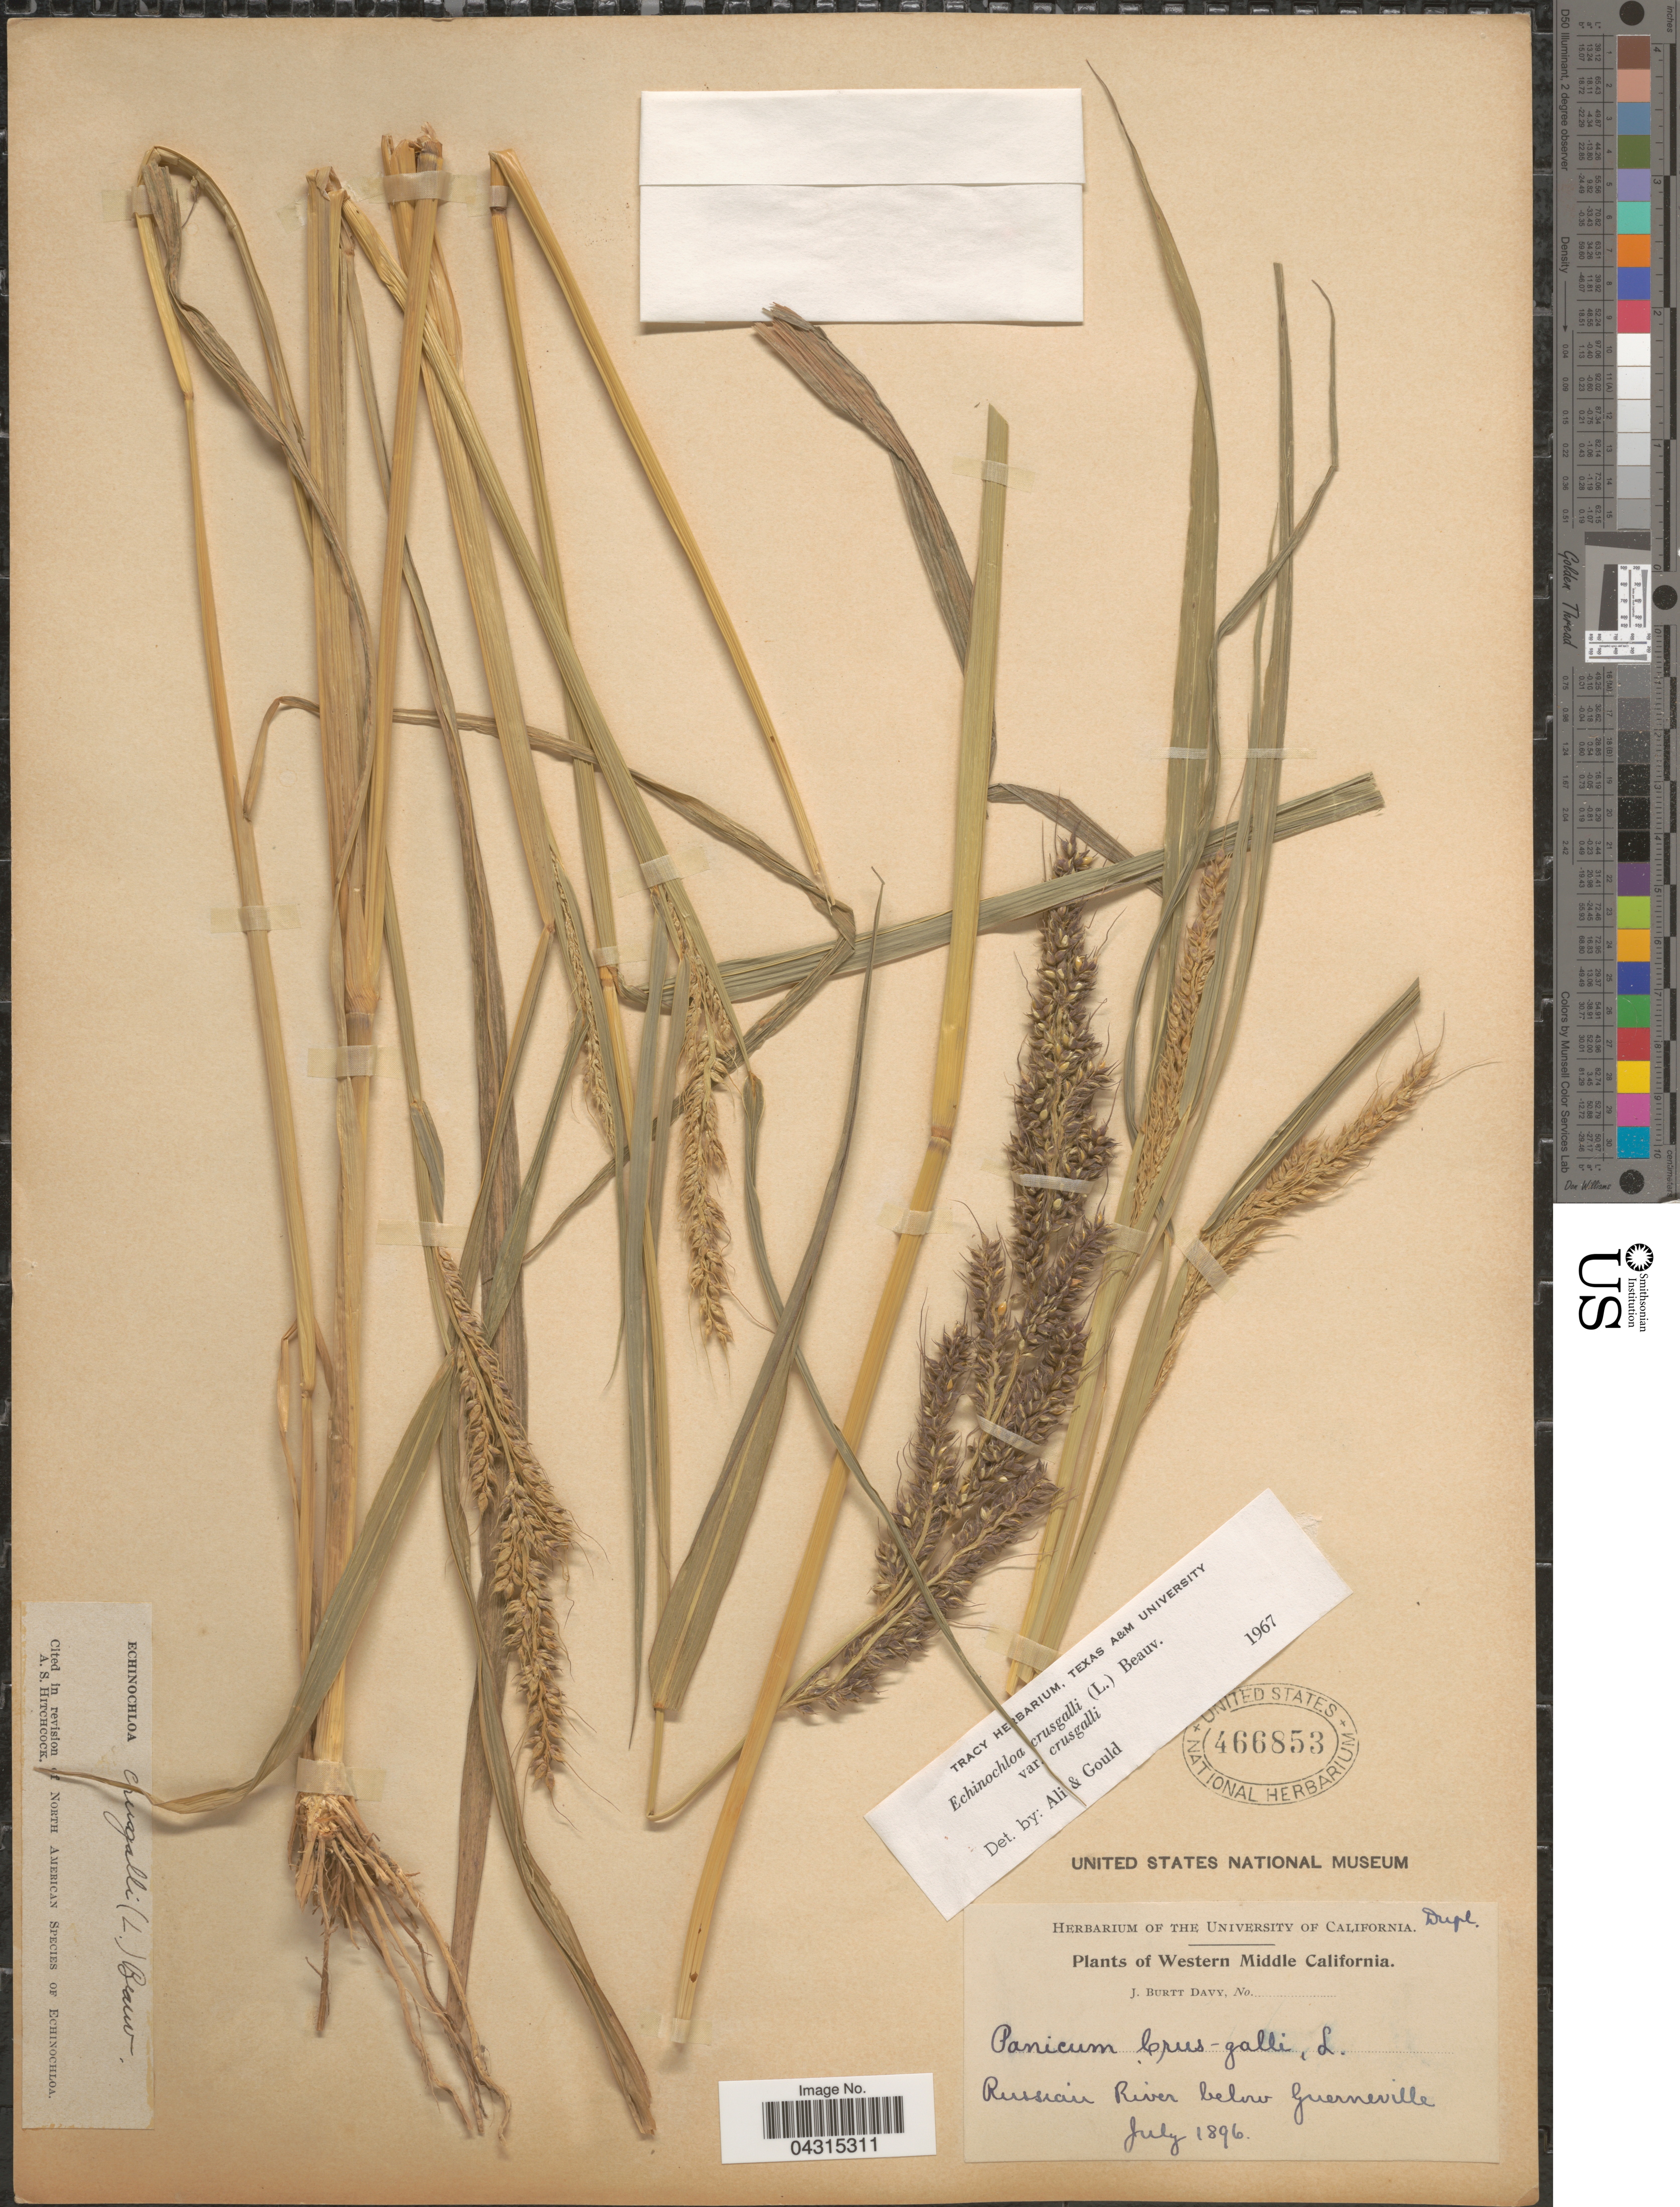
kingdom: Plantae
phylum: Tracheophyta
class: Liliopsida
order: Poales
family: Poaceae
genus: Echinochloa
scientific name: Echinochloa crus-galli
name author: (L.) P. Beauv.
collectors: J. Burtt Davy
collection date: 1896-07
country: United States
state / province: California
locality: Western Middle California. Russian River below Guerneville.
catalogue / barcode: US 466853